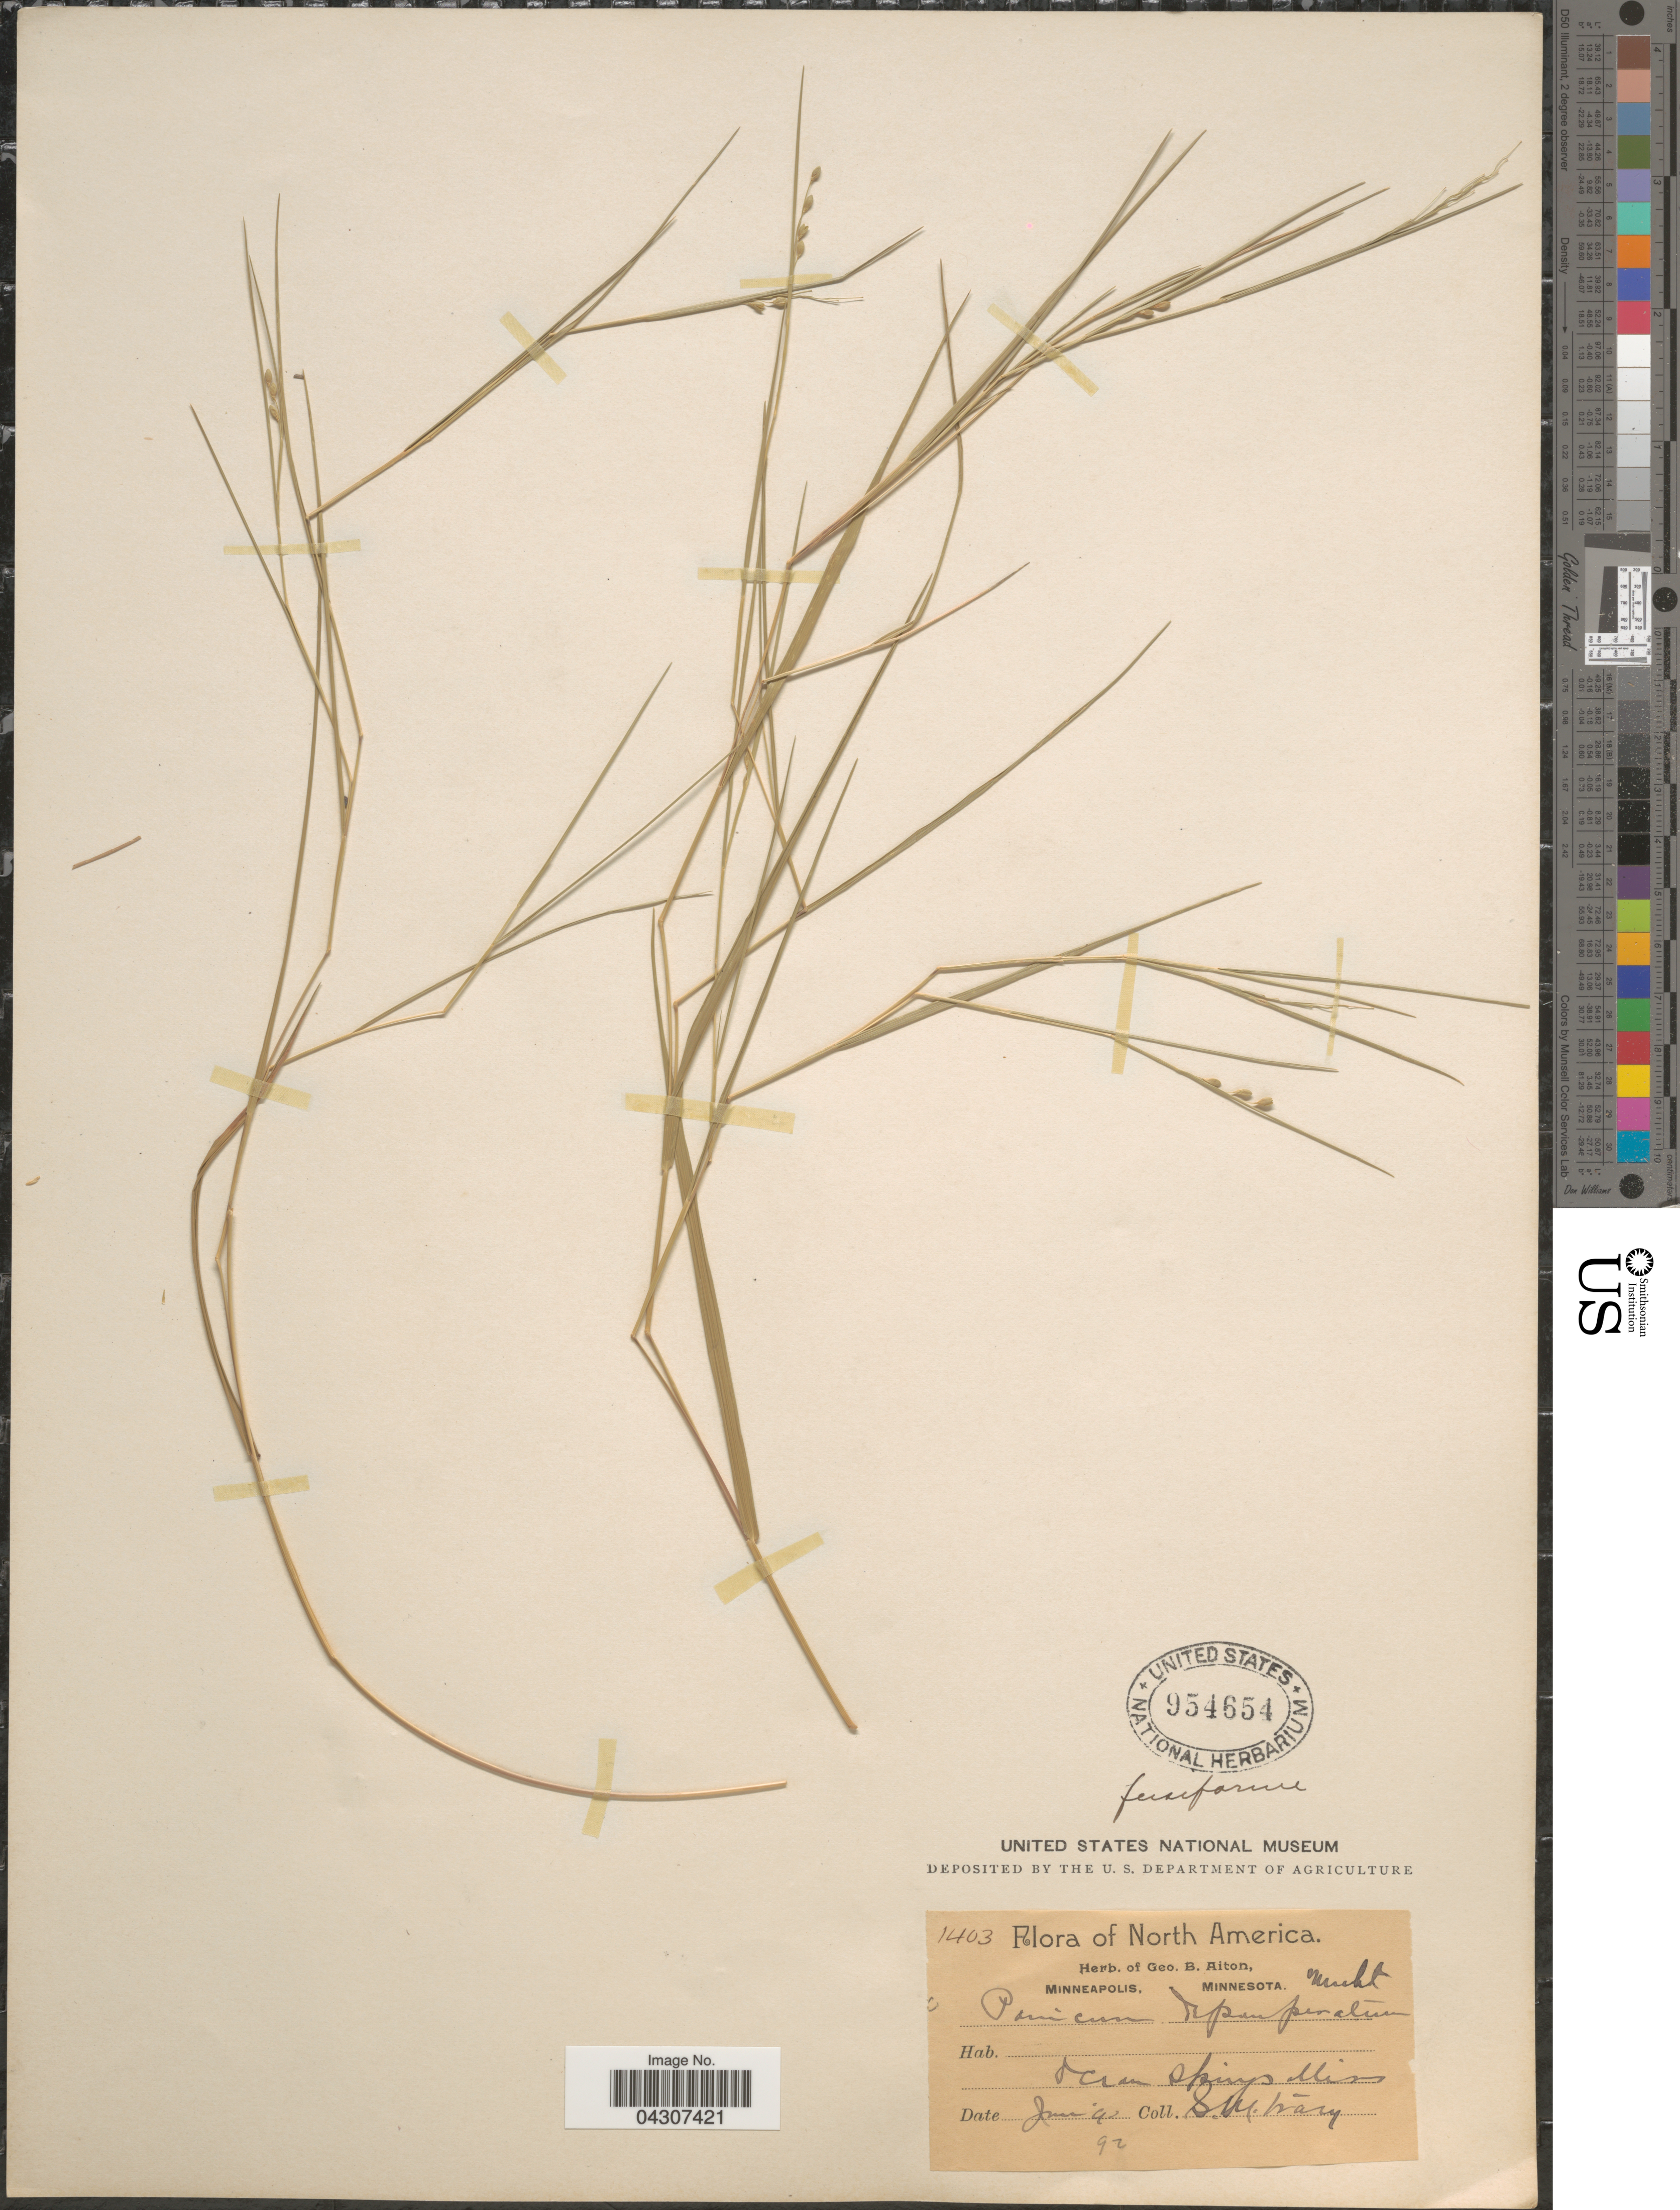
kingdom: Plantae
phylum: Tracheophyta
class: Liliopsida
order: Poales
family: Poaceae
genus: Dichanthelium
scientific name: Dichanthelium aciculare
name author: (Desv. ex Poir.) Gould & C.A. Clark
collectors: S. M. Tracy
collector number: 1403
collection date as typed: Transcribed d/m/y: /6/92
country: United States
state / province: Minnesota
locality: Minneapolis, Ocean Springs.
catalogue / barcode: US 954654